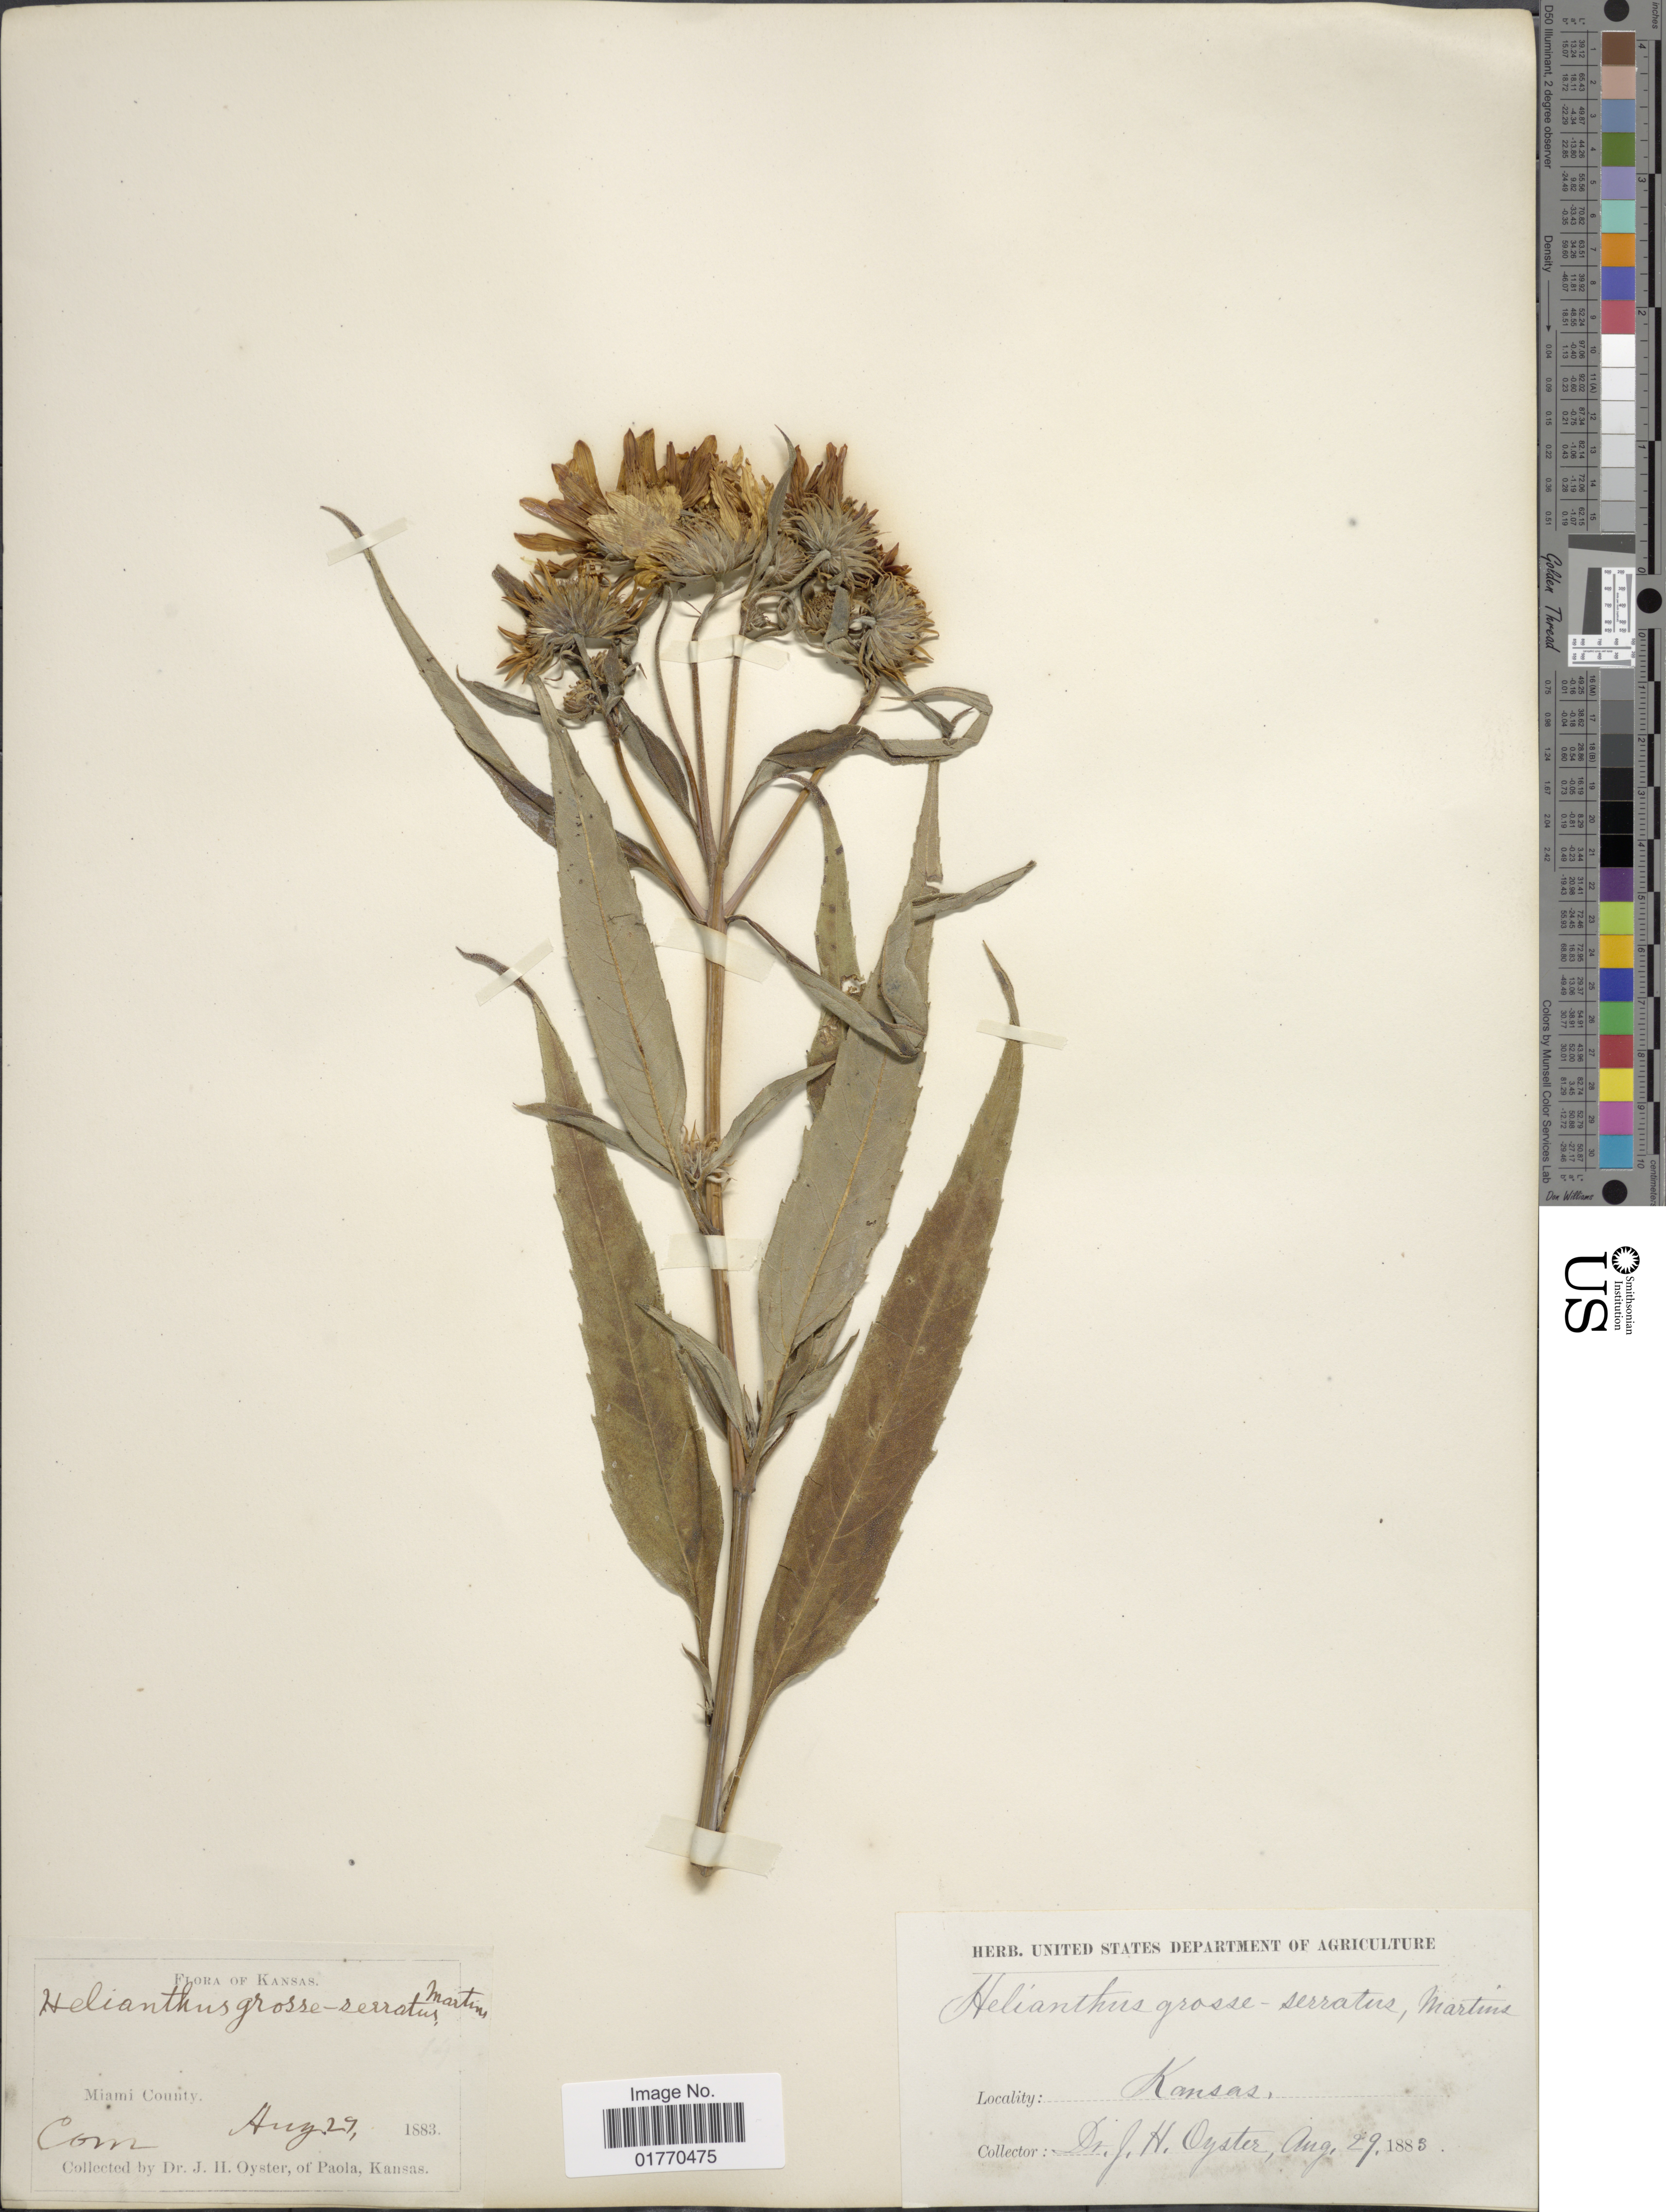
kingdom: Plantae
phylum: Tracheophyta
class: Magnoliopsida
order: Asterales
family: Asteraceae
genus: Helianthus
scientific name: Helianthus grosseserratus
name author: M. Martens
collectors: J. H. Oyster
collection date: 1883-08-29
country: United States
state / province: Kansas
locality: Miami County